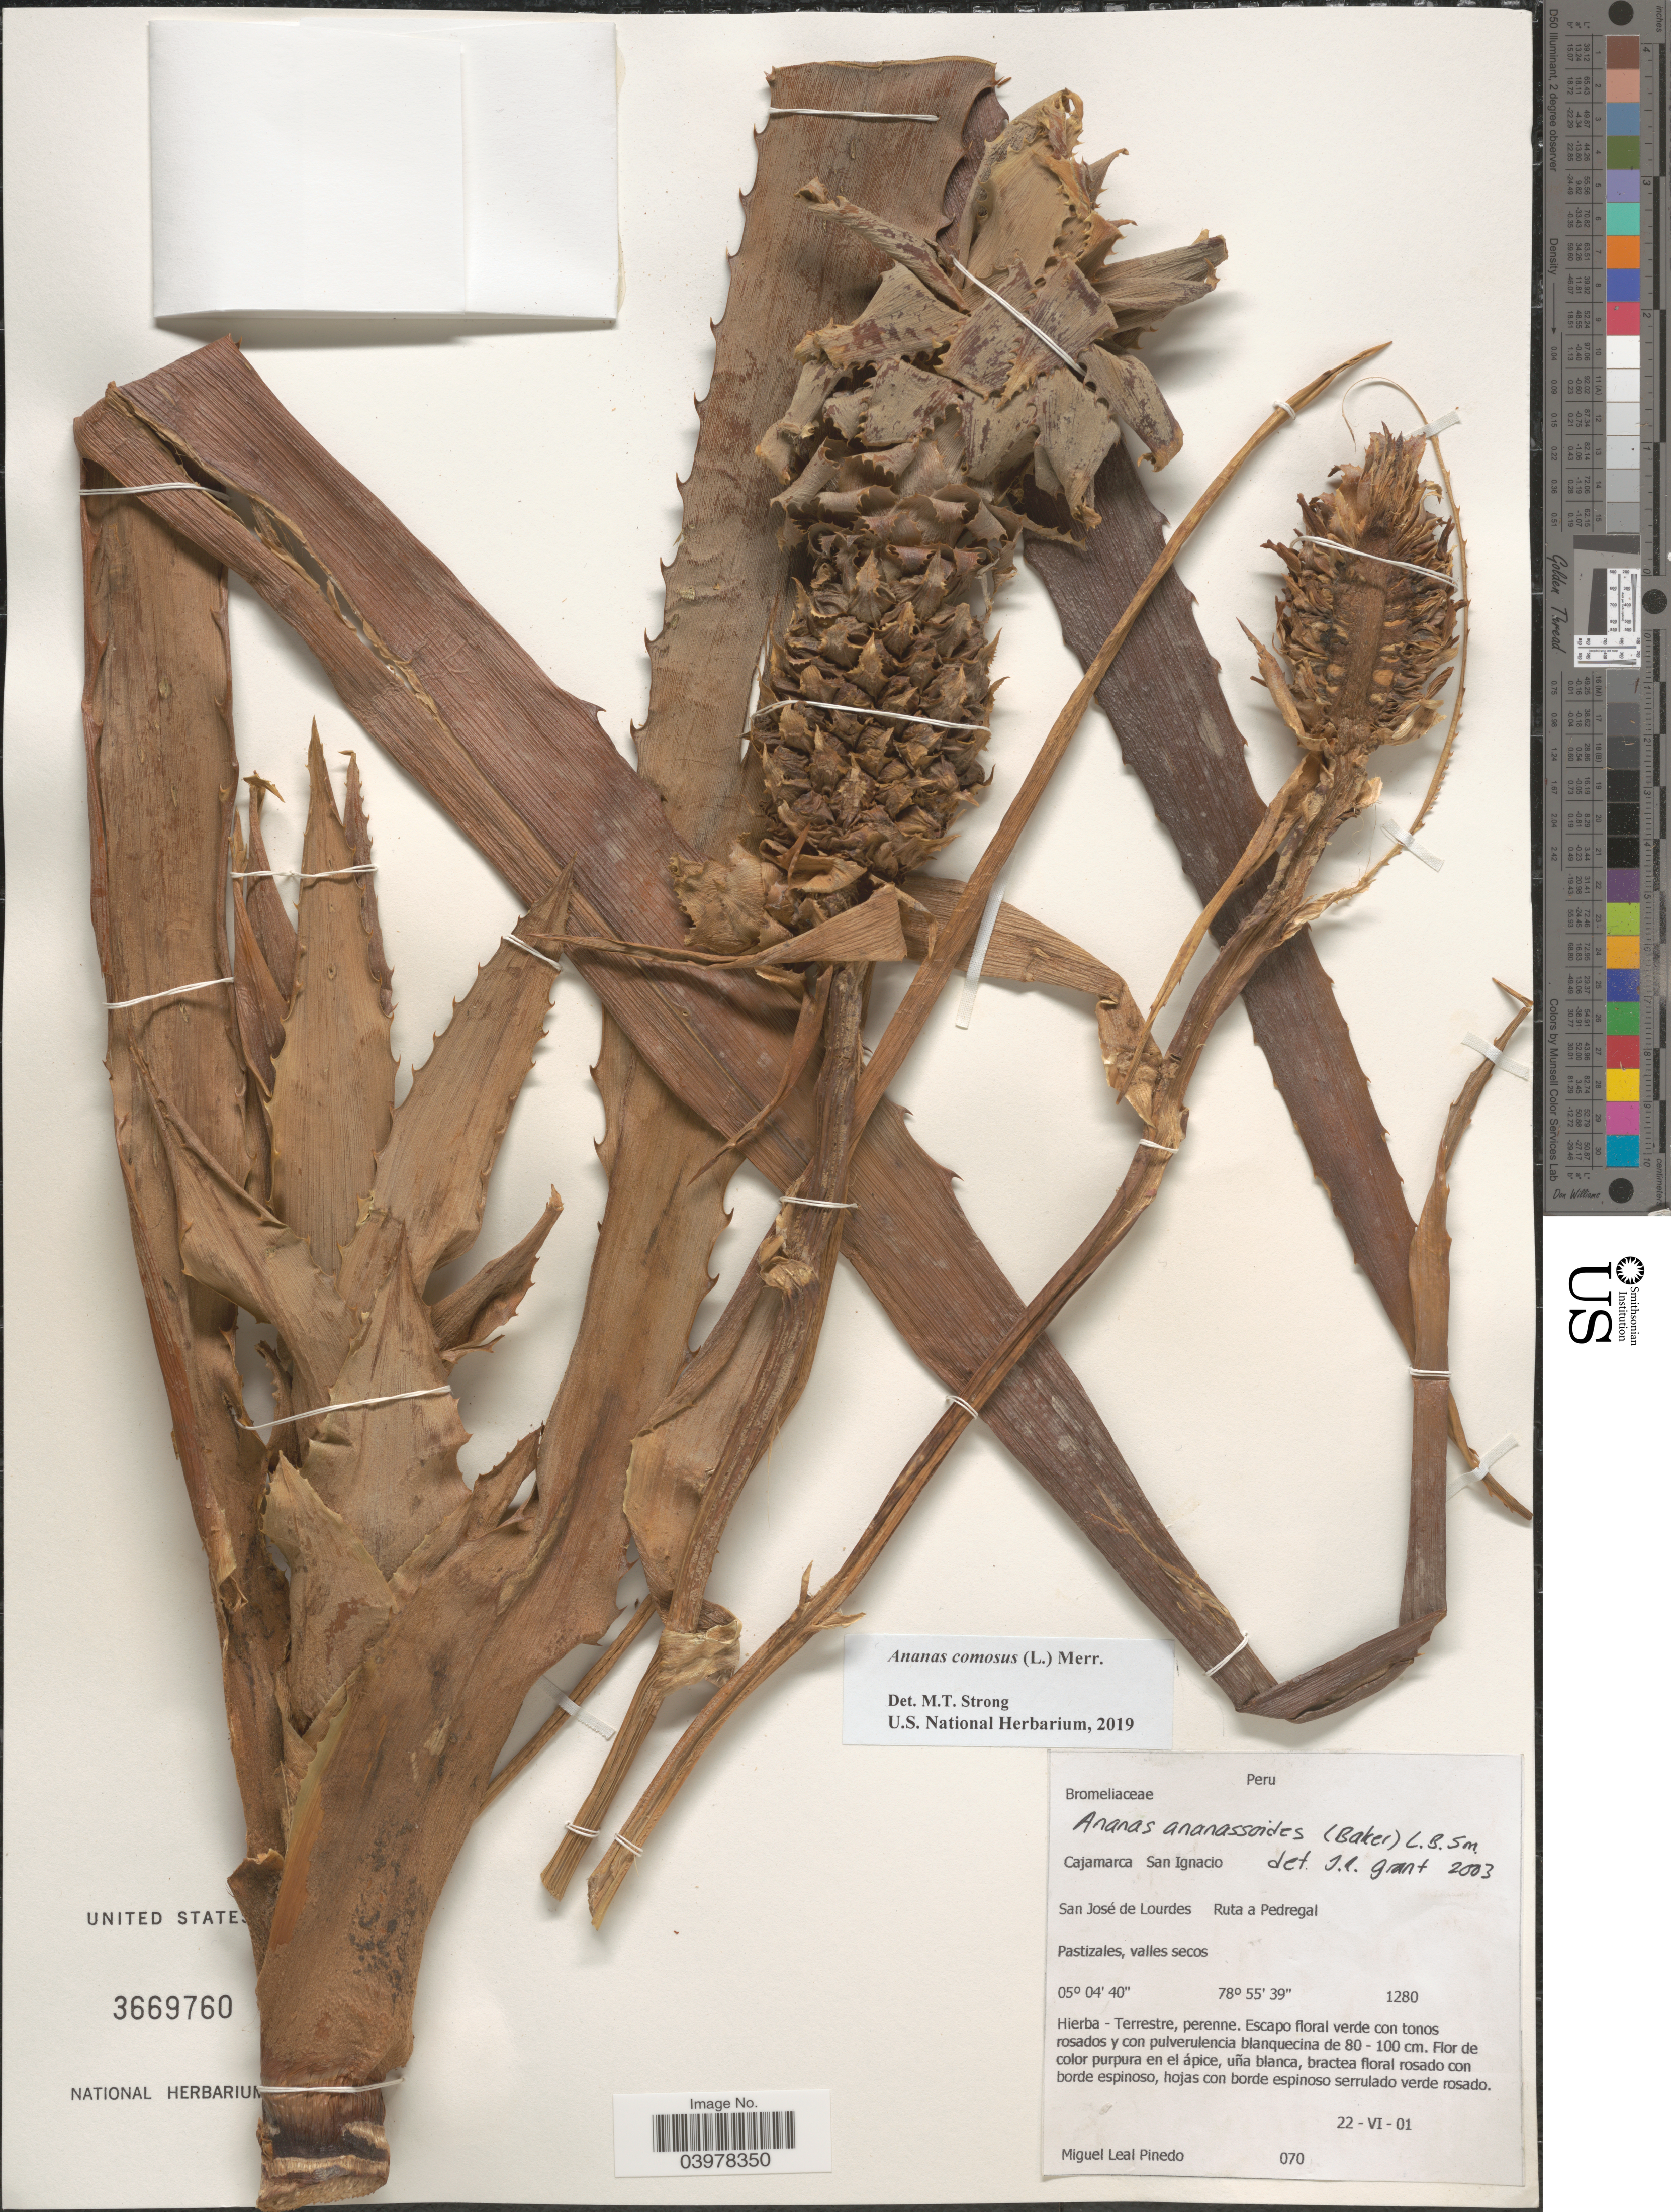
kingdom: Plantae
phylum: Tracheophyta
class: Liliopsida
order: Poales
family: Bromeliaceae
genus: Ananas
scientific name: Ananas comosus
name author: (L.) Merr.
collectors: M. Pinedo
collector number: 070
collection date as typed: Transcribed d/m/y: 22/6/1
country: Peru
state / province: Cajamarca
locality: San Ignacio. San José de Lourdes. Ruta e Pedregal.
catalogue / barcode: US 3669760